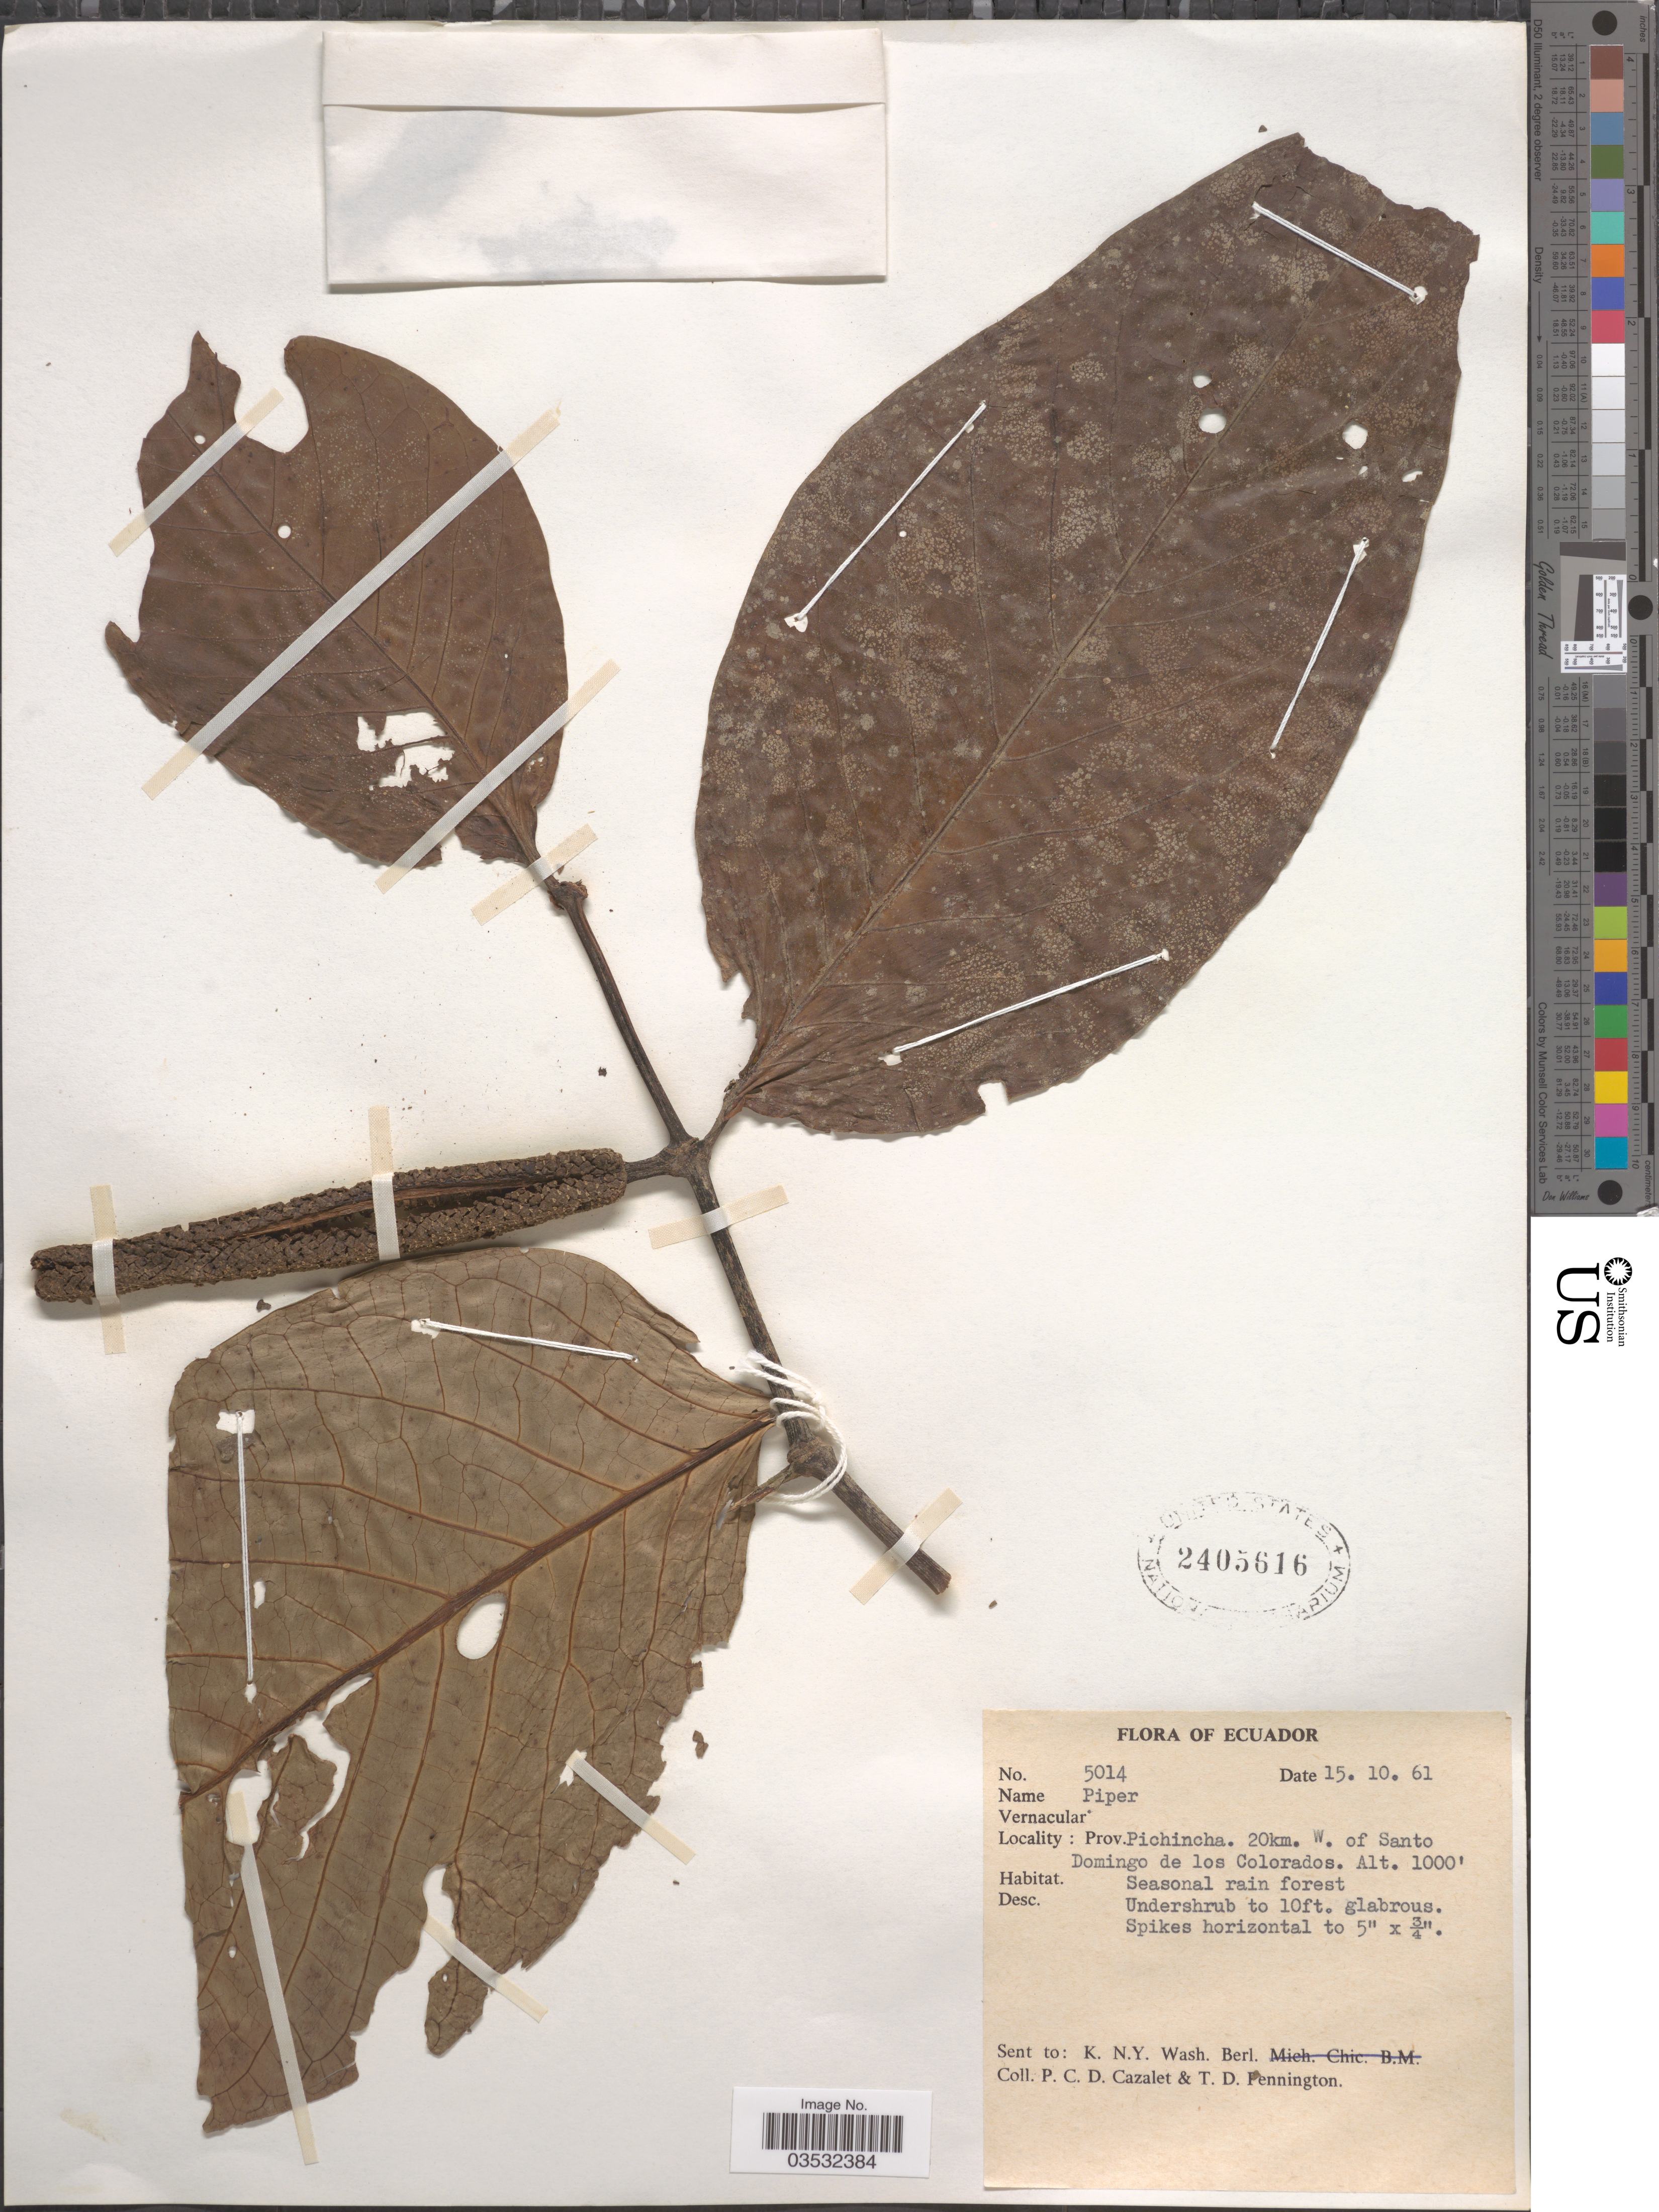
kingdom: Plantae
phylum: Tracheophyta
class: Magnoliopsida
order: Piperales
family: Piperaceae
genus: Piper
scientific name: Piper sp.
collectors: P. C. D. Cazalet & T. D. Pennington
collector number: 5014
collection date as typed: Transcribed d/m/y: 15/10/61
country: Ecuador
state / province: Pichincha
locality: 20km. W. of Santo Domingo de los Colorados.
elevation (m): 305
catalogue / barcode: US 2405616